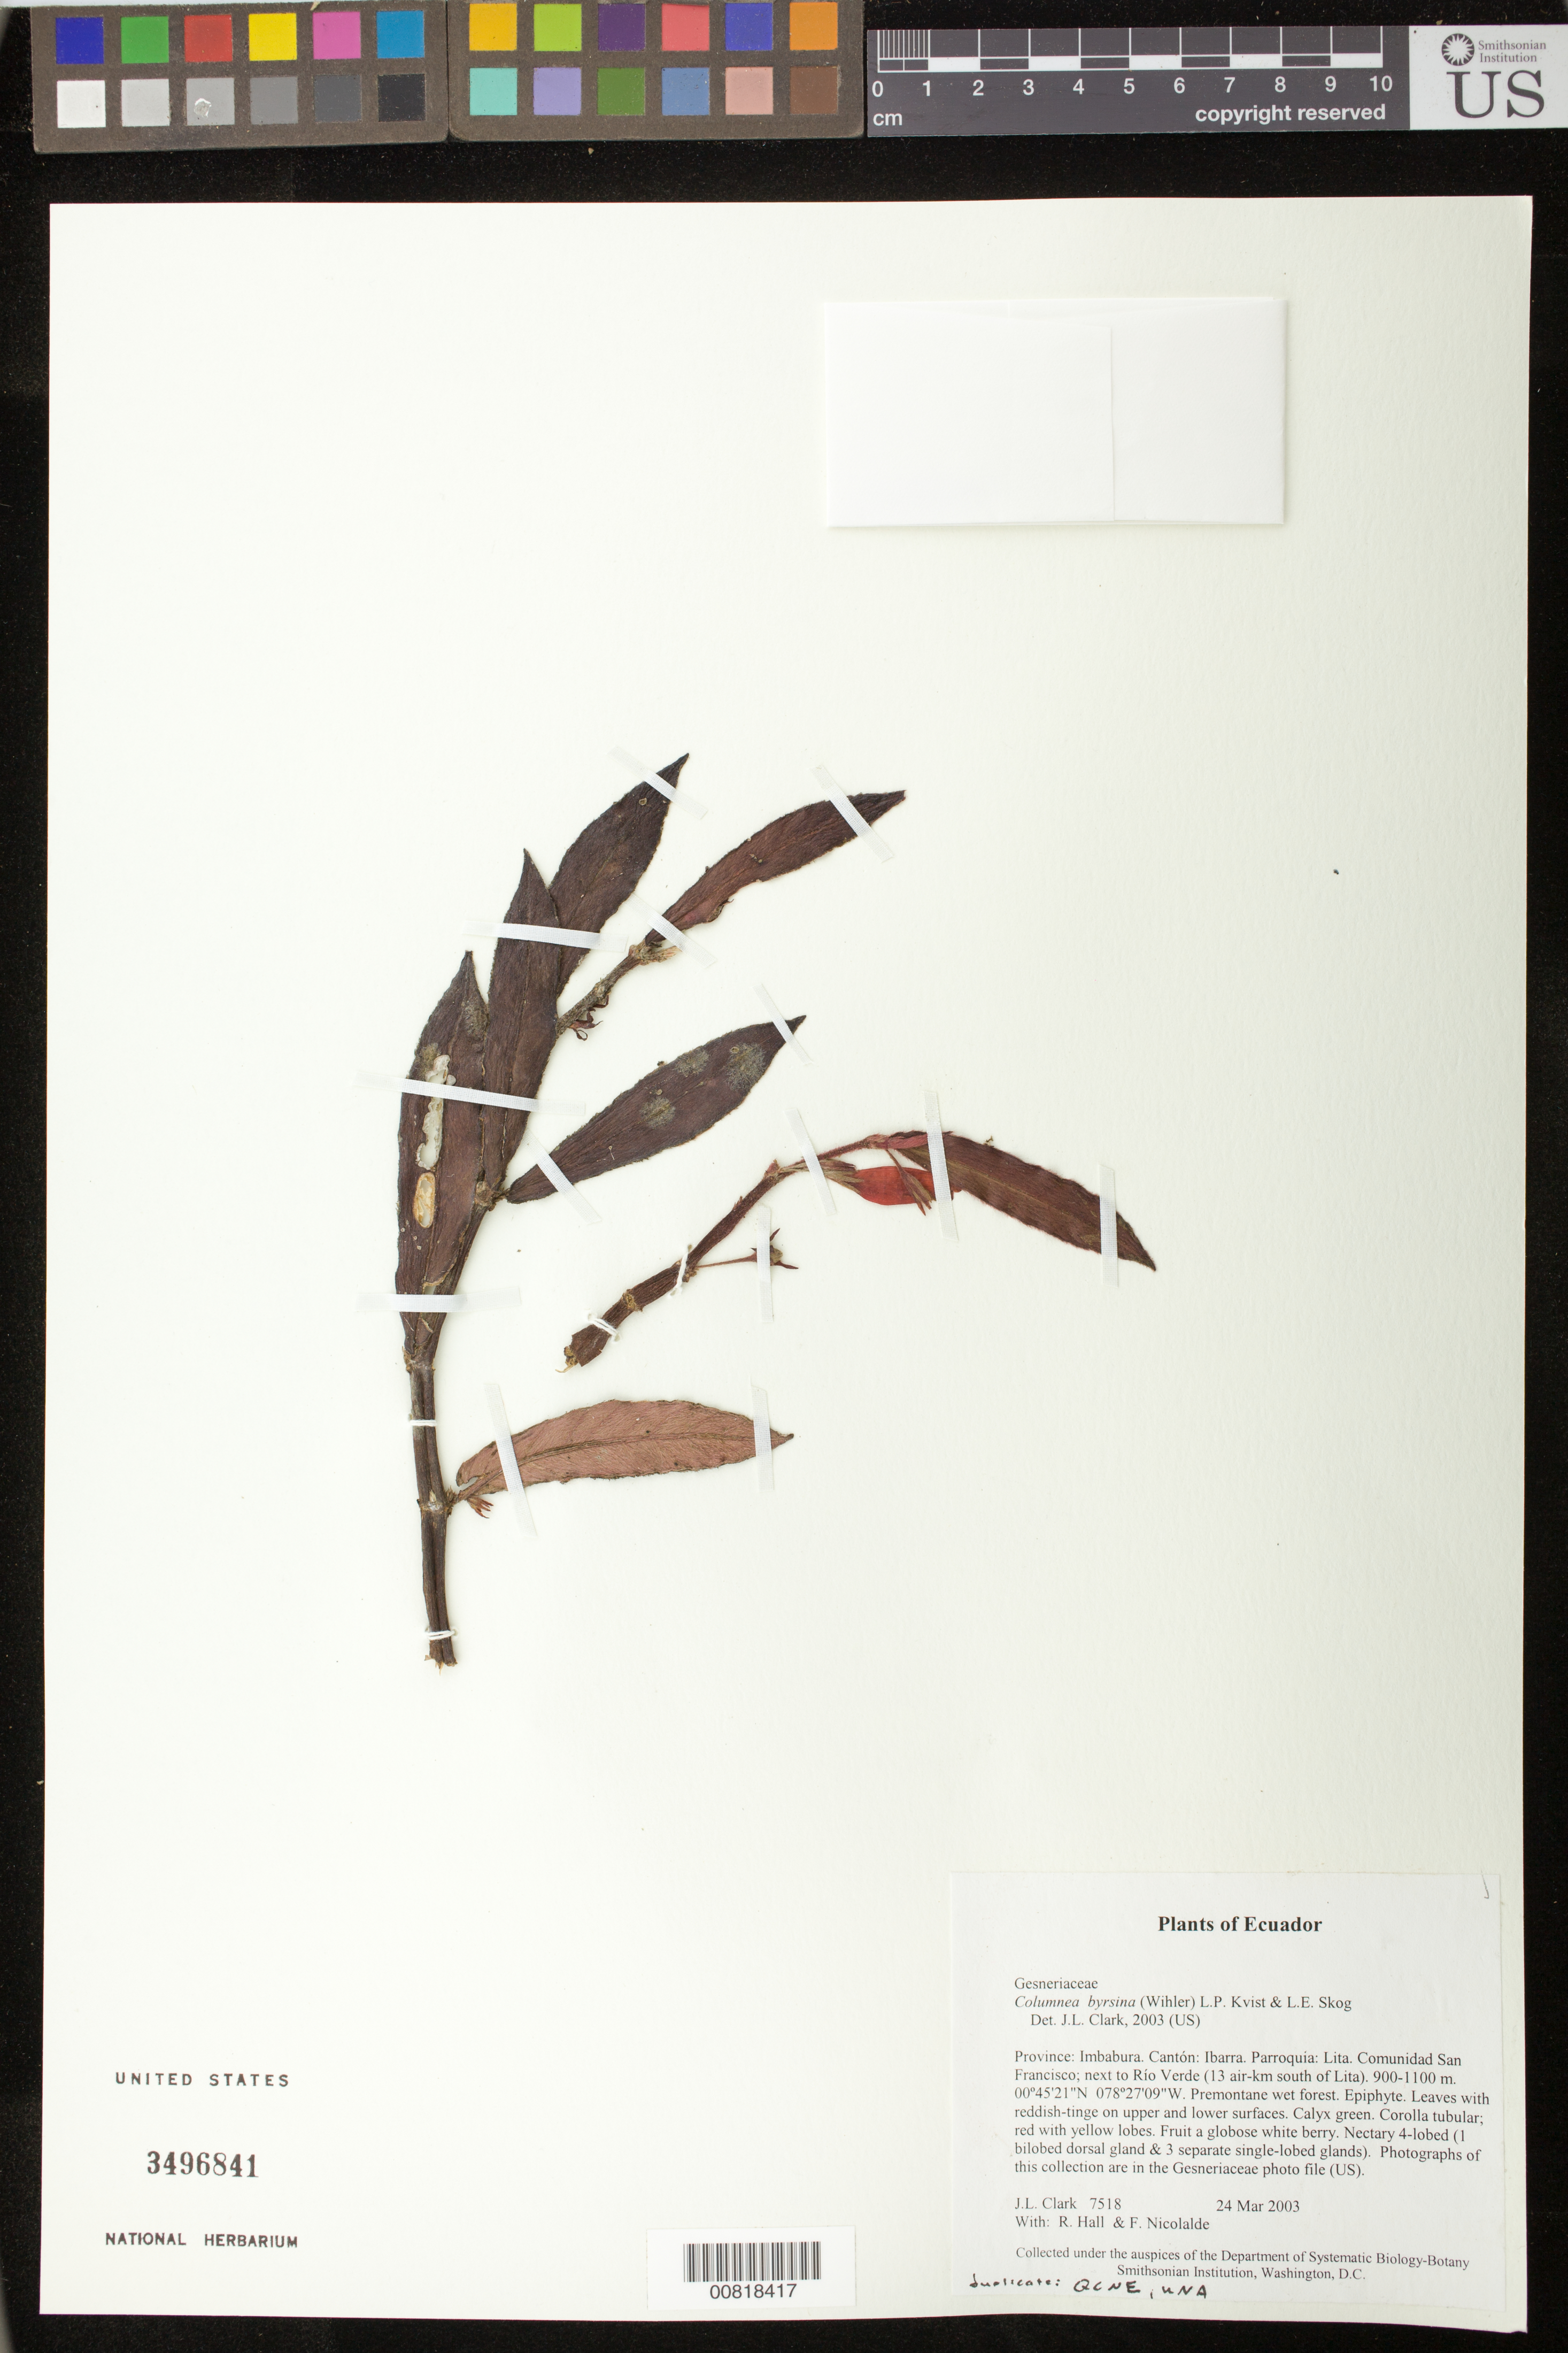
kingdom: Plantae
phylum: Tracheophyta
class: Magnoliopsida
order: Lamiales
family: Gesneriaceae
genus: Columnea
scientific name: Columnea byrsina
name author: (Wiehler) L.P. Kvist & L.E. Skog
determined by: Clark, J. L., (SEL), The Marie Selby Botanical Garden (UNITED STATES)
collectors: J. L. Clark, R. Hall & F. Nicolalde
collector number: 7518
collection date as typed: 24 Mar 2003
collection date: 2003-03-24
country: Ecuador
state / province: Imbabura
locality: Ibarra. Parroquia: Lita. Comunidad San Francisco; next to Río Verde (13 air-km south of Lita).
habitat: Premontane wet forest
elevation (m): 900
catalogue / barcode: US 3496841